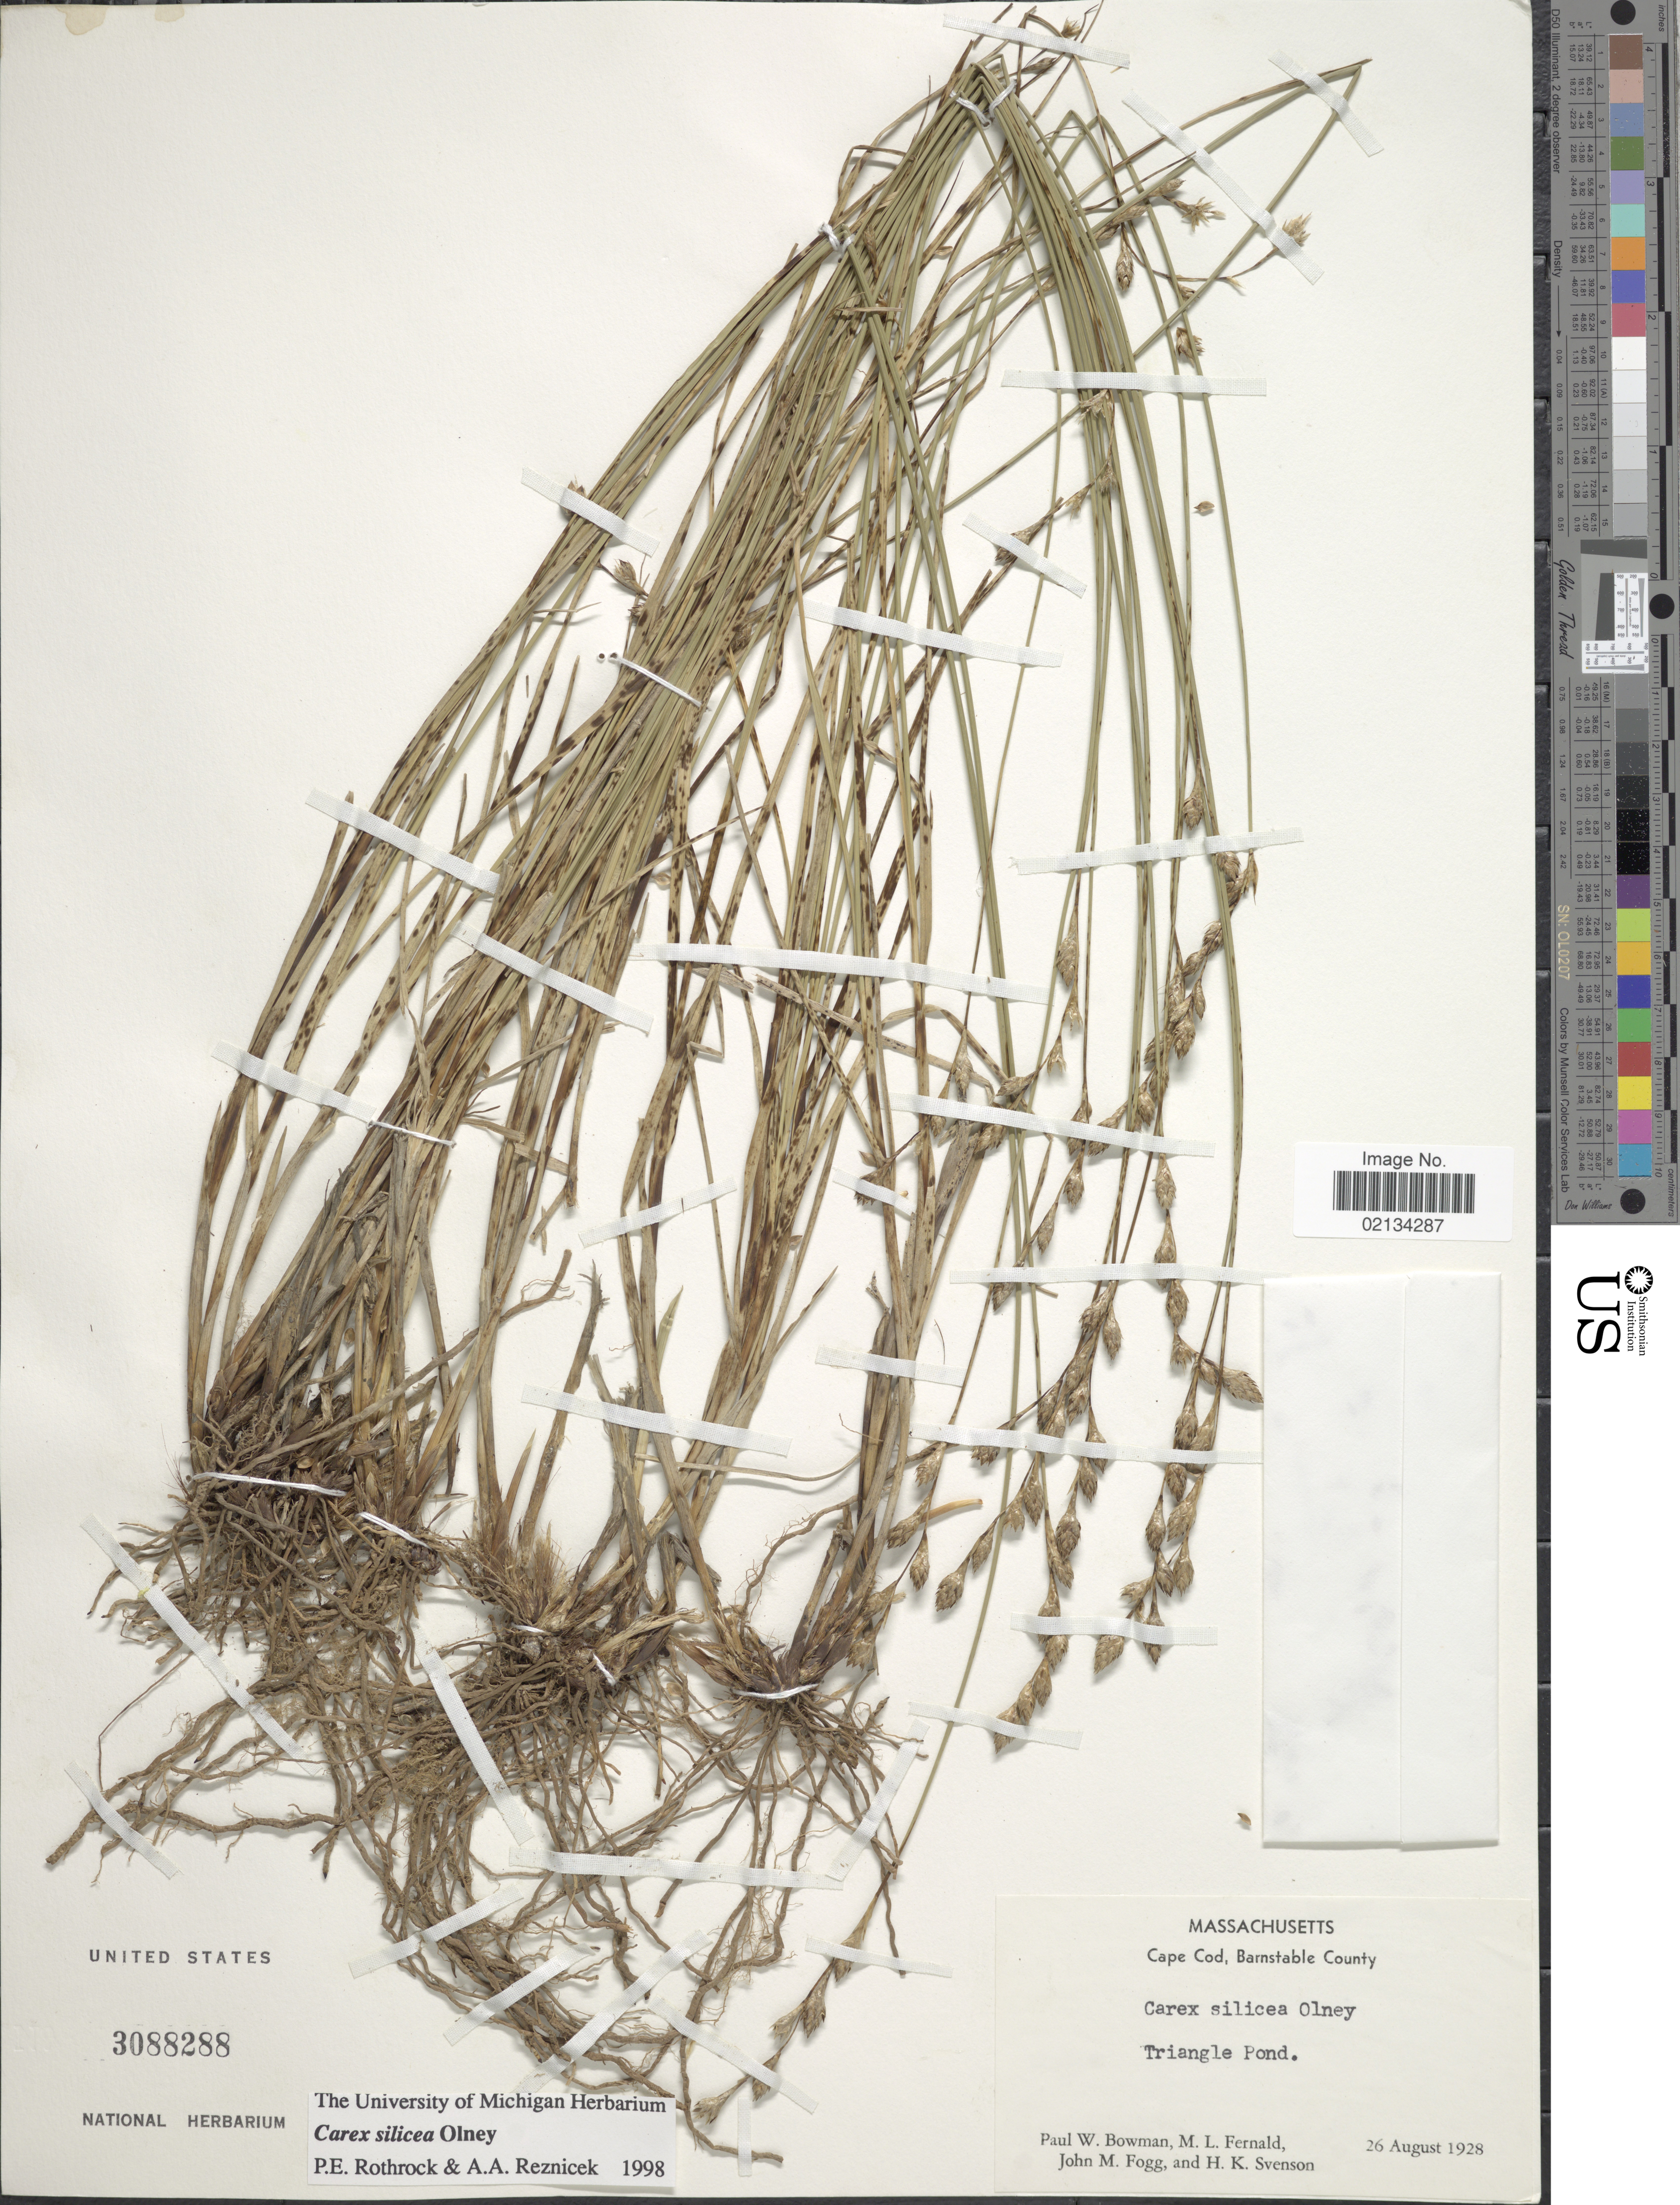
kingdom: Plantae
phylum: Tracheophyta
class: Liliopsida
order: Poales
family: Cyperaceae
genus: Carex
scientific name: Carex silicea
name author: Olney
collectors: P. Bowman, M. L. Fernald, J. Fogg & H. K. Svenson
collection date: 1928-08-26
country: United States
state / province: Massachusetts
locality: Triangle Pond.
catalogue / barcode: US 3088288